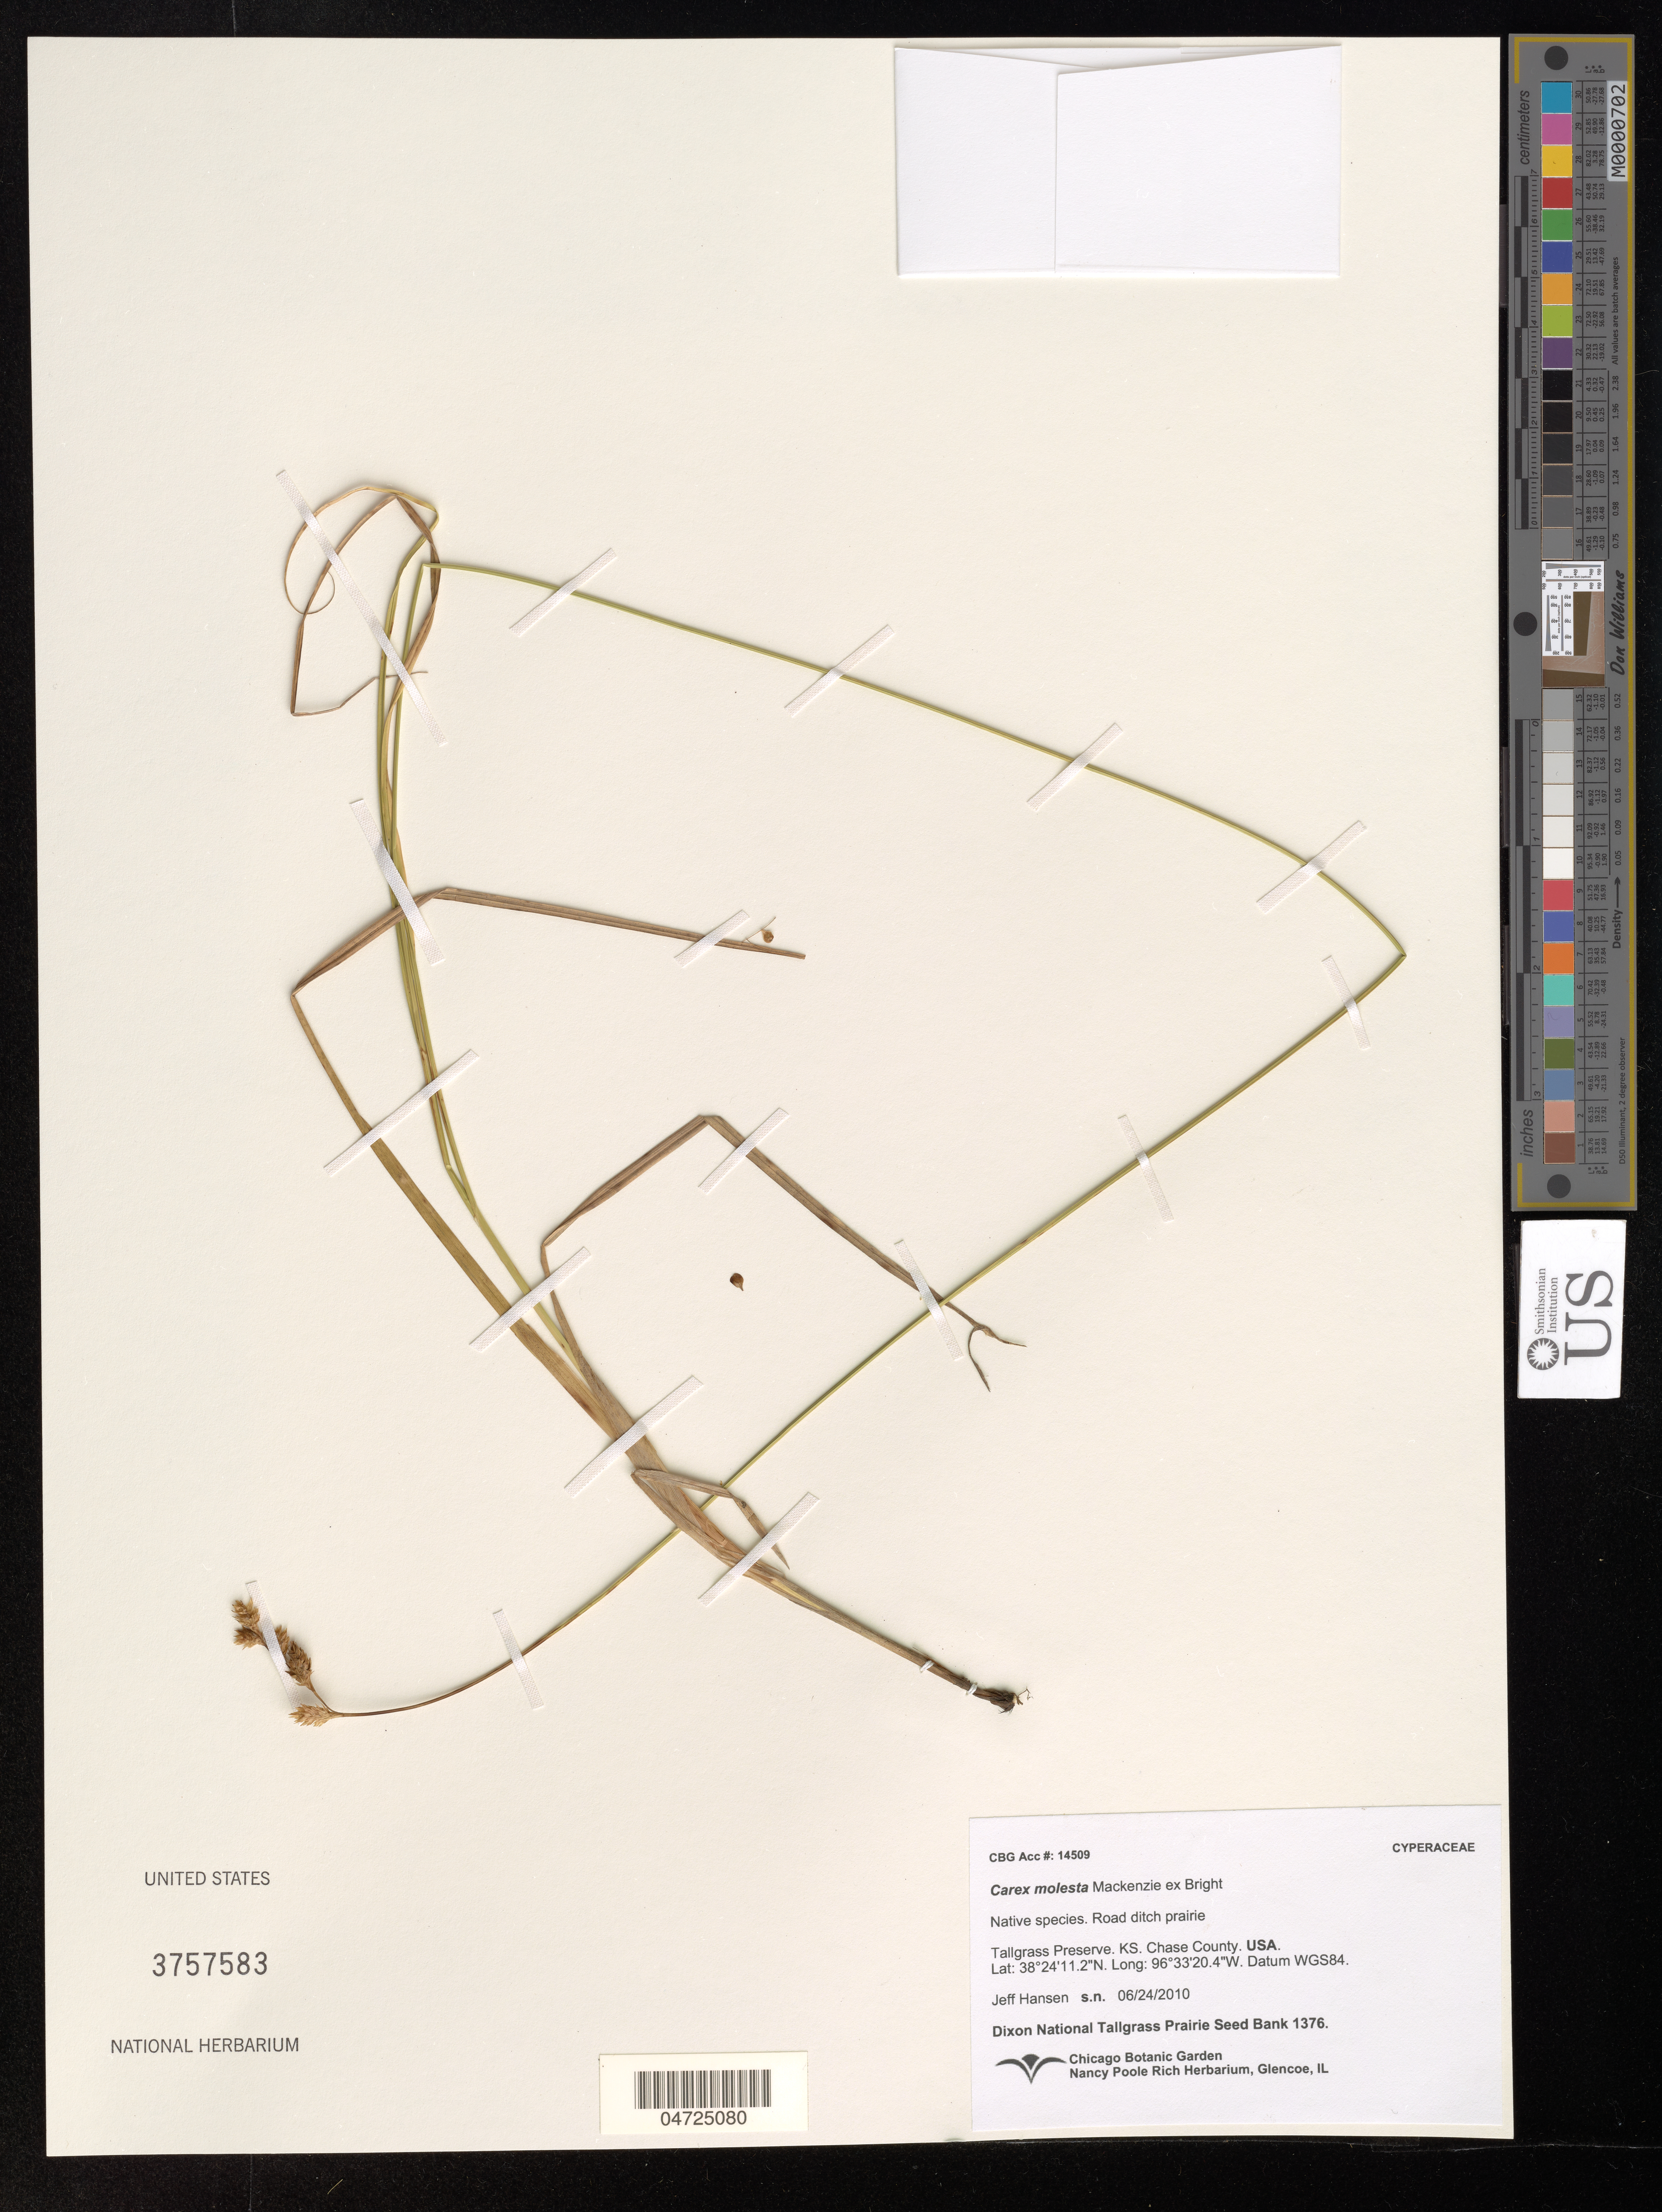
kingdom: Plantae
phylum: Tracheophyta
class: Liliopsida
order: Poales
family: Cyperaceae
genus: Carex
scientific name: Carex molesta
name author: Mack.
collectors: J. Hansen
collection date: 2010-06-24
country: United States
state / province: Kansas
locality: Tallgrass Preserve. Chase County. Datum WGS84.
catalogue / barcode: US 3757583